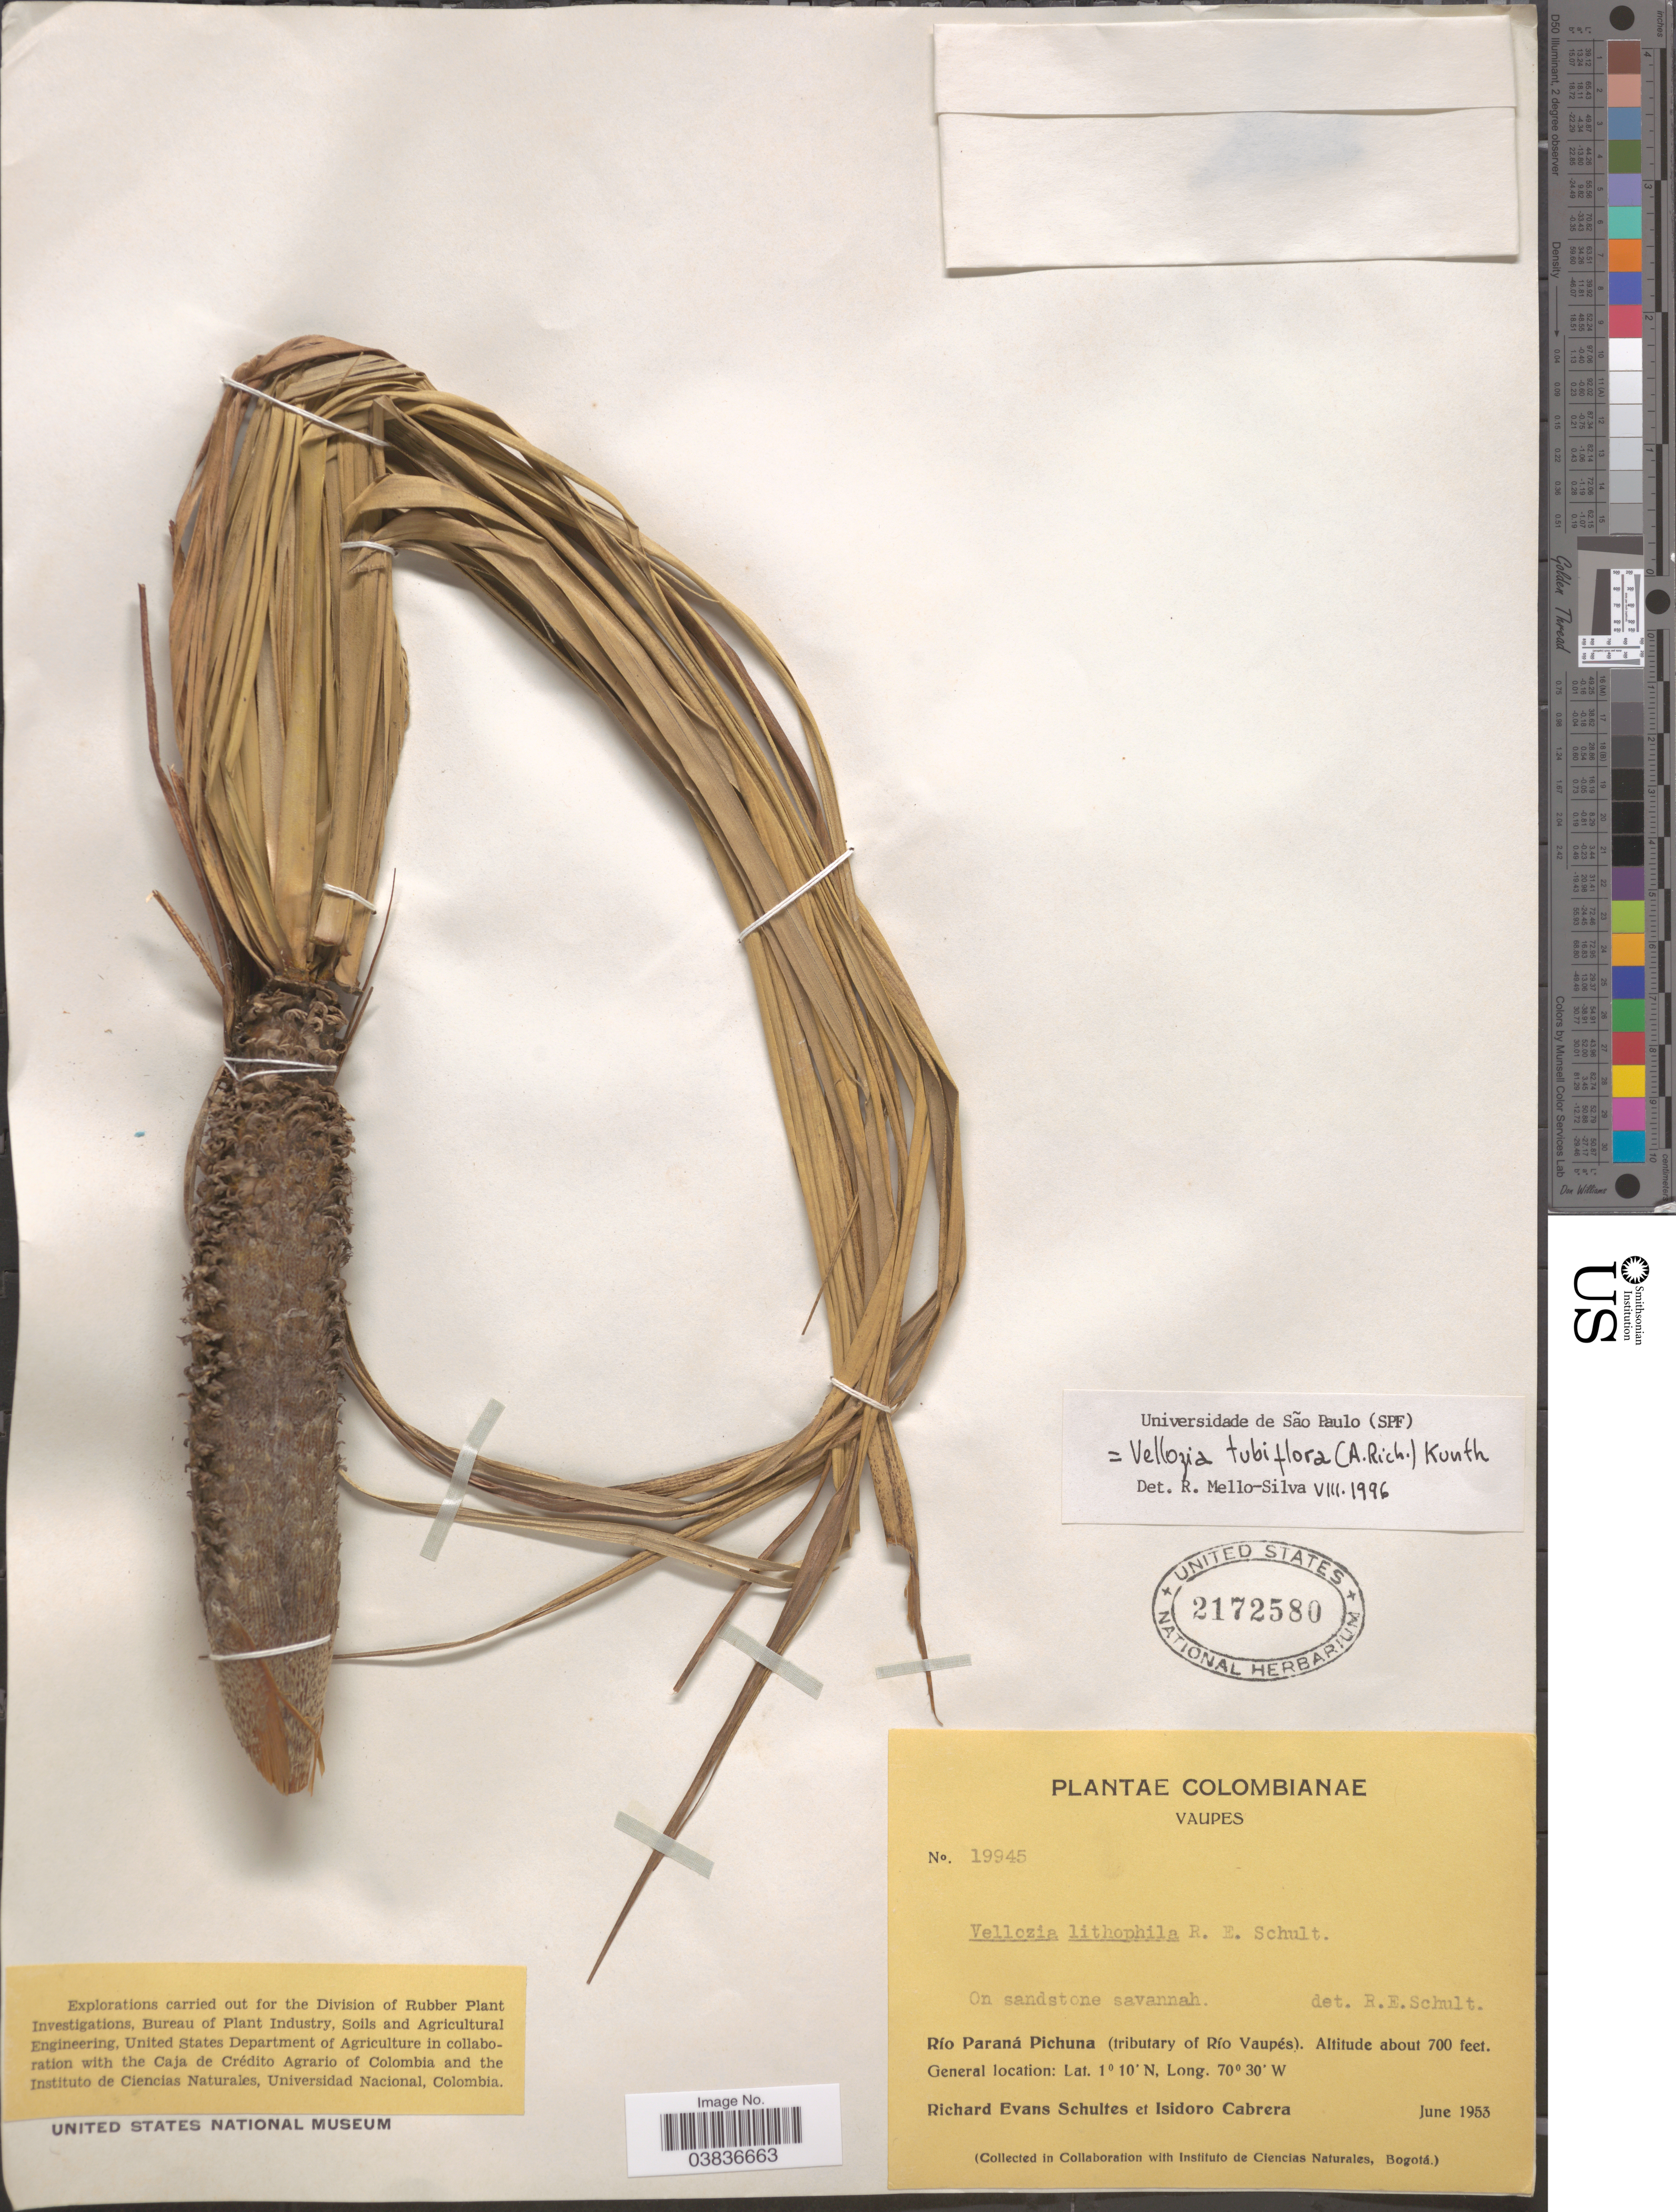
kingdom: Plantae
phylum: Tracheophyta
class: Liliopsida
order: Pandanales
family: Velloziaceae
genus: Vellozia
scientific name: Vellozia tubiflora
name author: (A. Rich.) Kunth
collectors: R. E. Schultes & I. Cabrera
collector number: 19945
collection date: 1953-06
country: Colombia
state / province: Vaupés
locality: Río Paraná Pichuna (tributary of Río Vaupés).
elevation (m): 213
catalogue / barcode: US 2172580